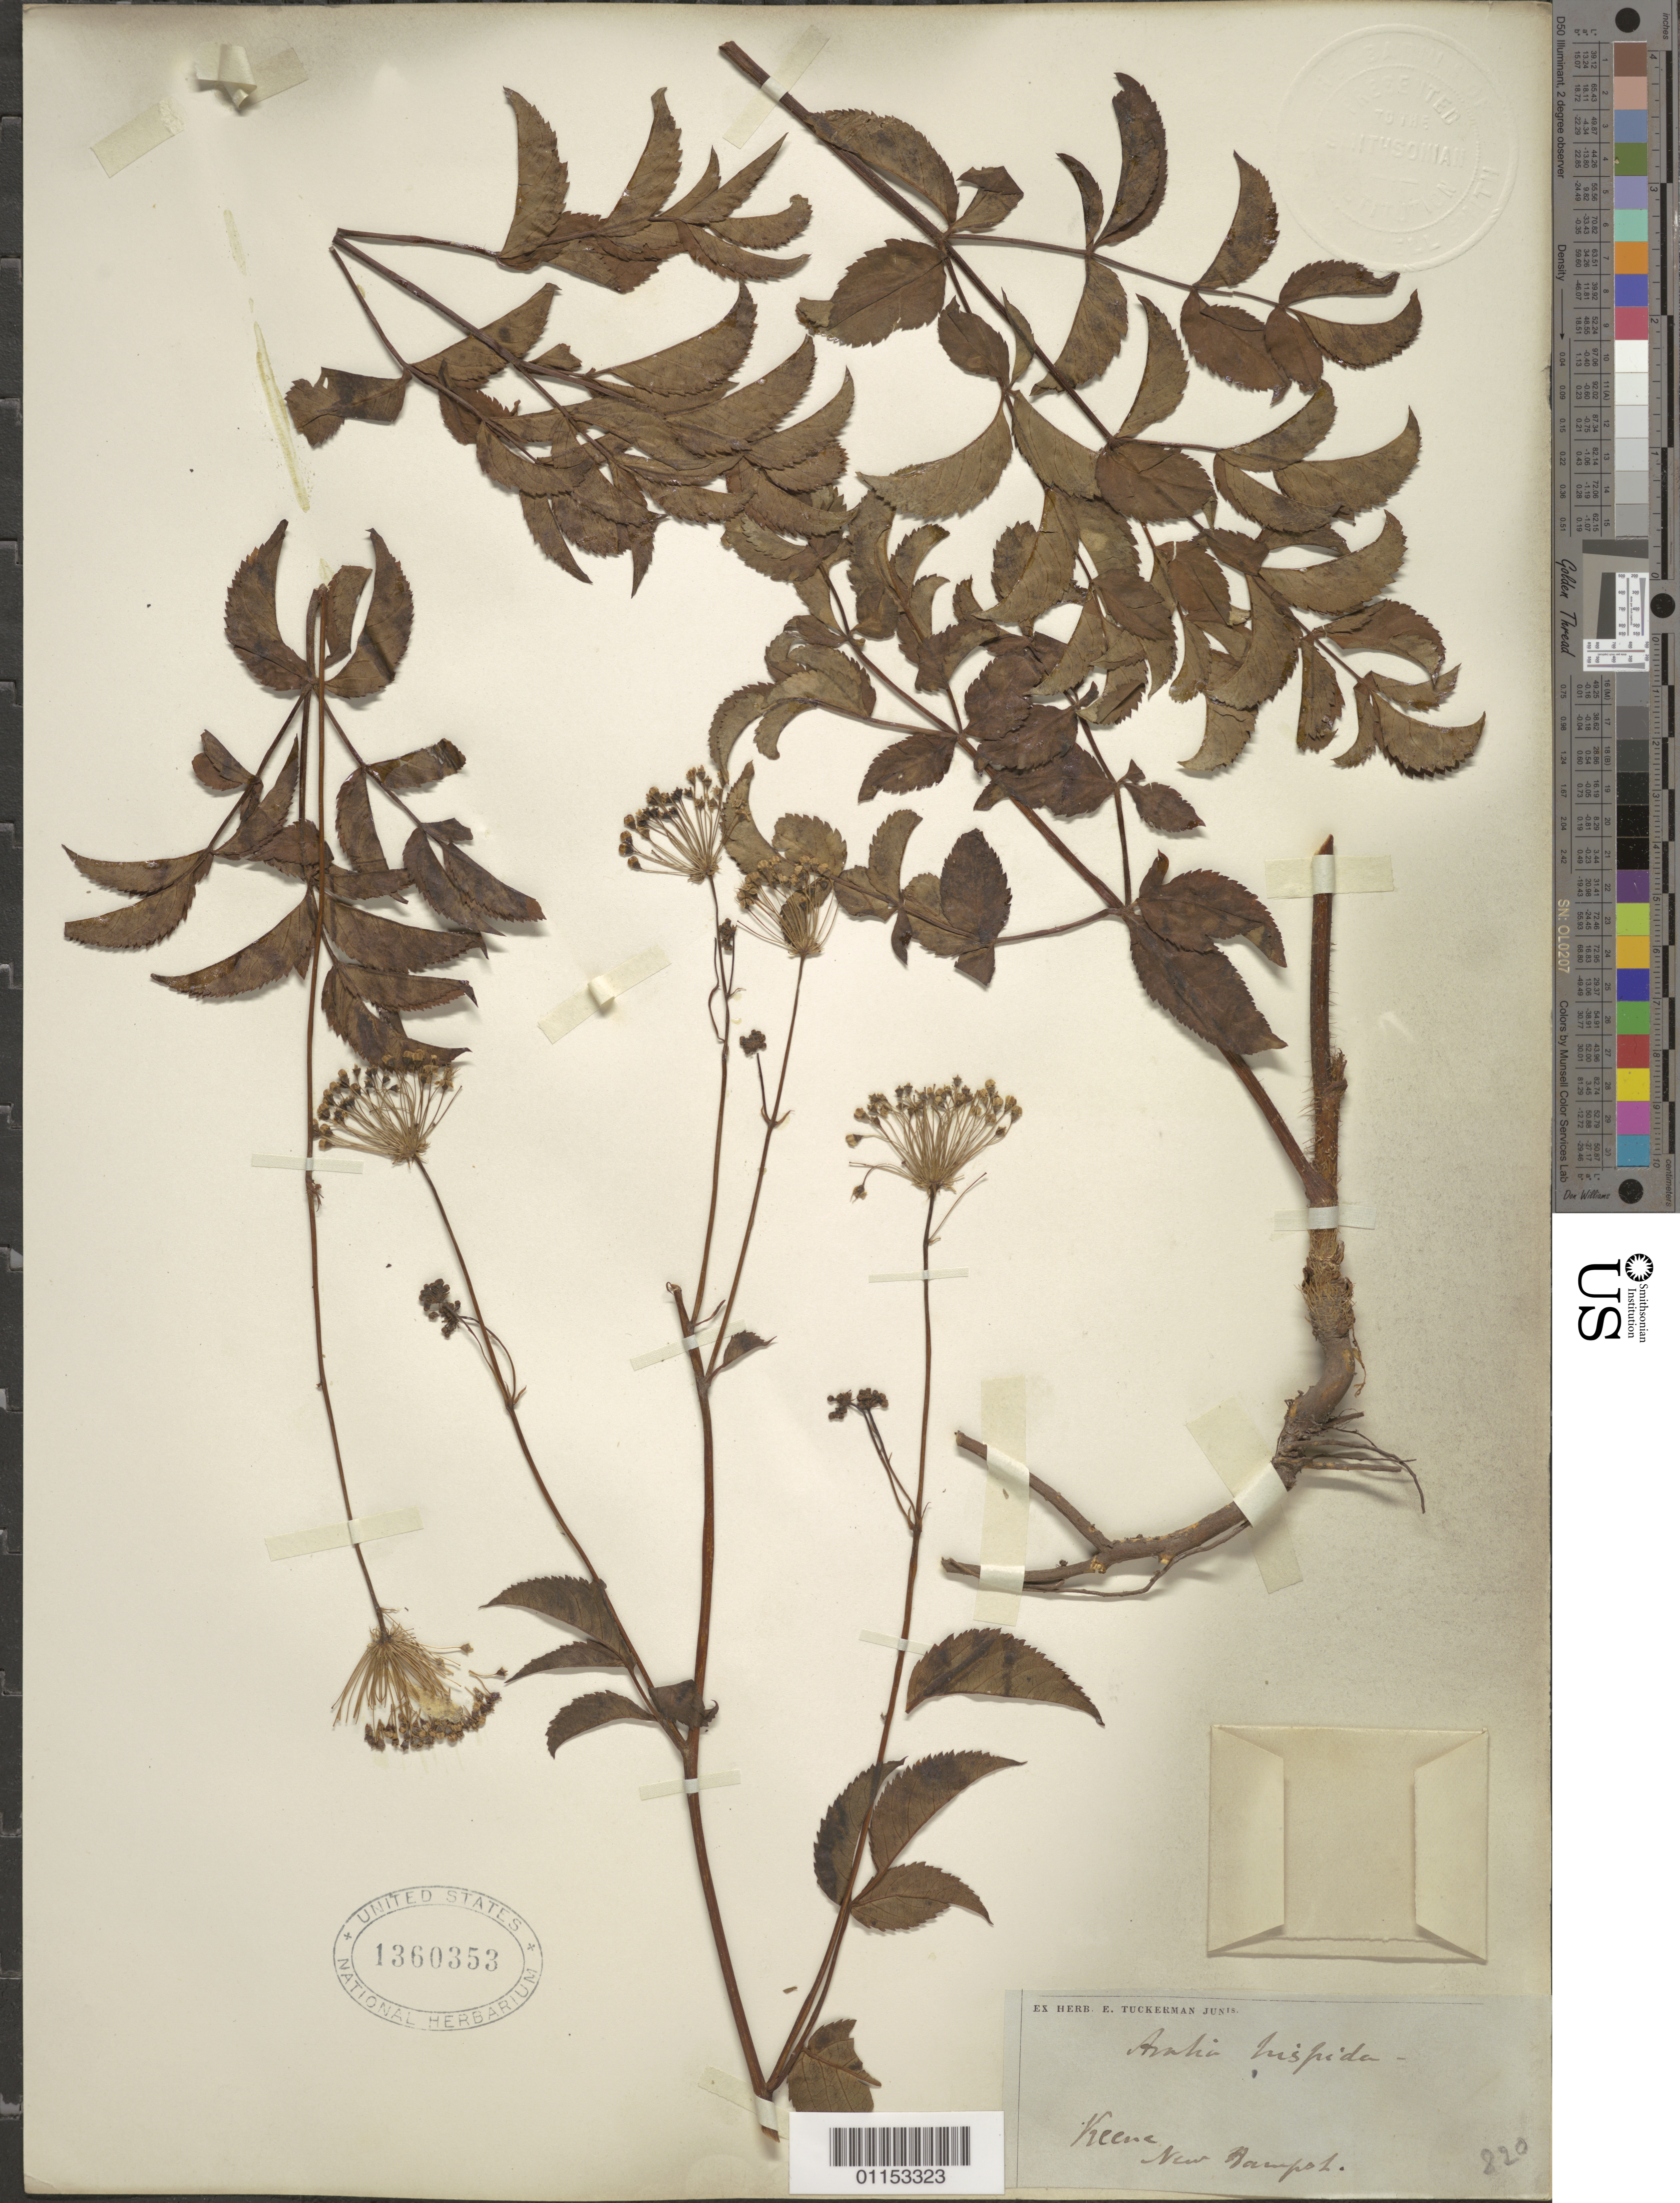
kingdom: Plantae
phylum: Tracheophyta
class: Magnoliopsida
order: Apiales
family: Araliaceae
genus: Aralia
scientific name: Aralia hispida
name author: Vent.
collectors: E. Tuckerman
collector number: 820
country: United States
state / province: New Hampshire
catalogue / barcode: US 1360353